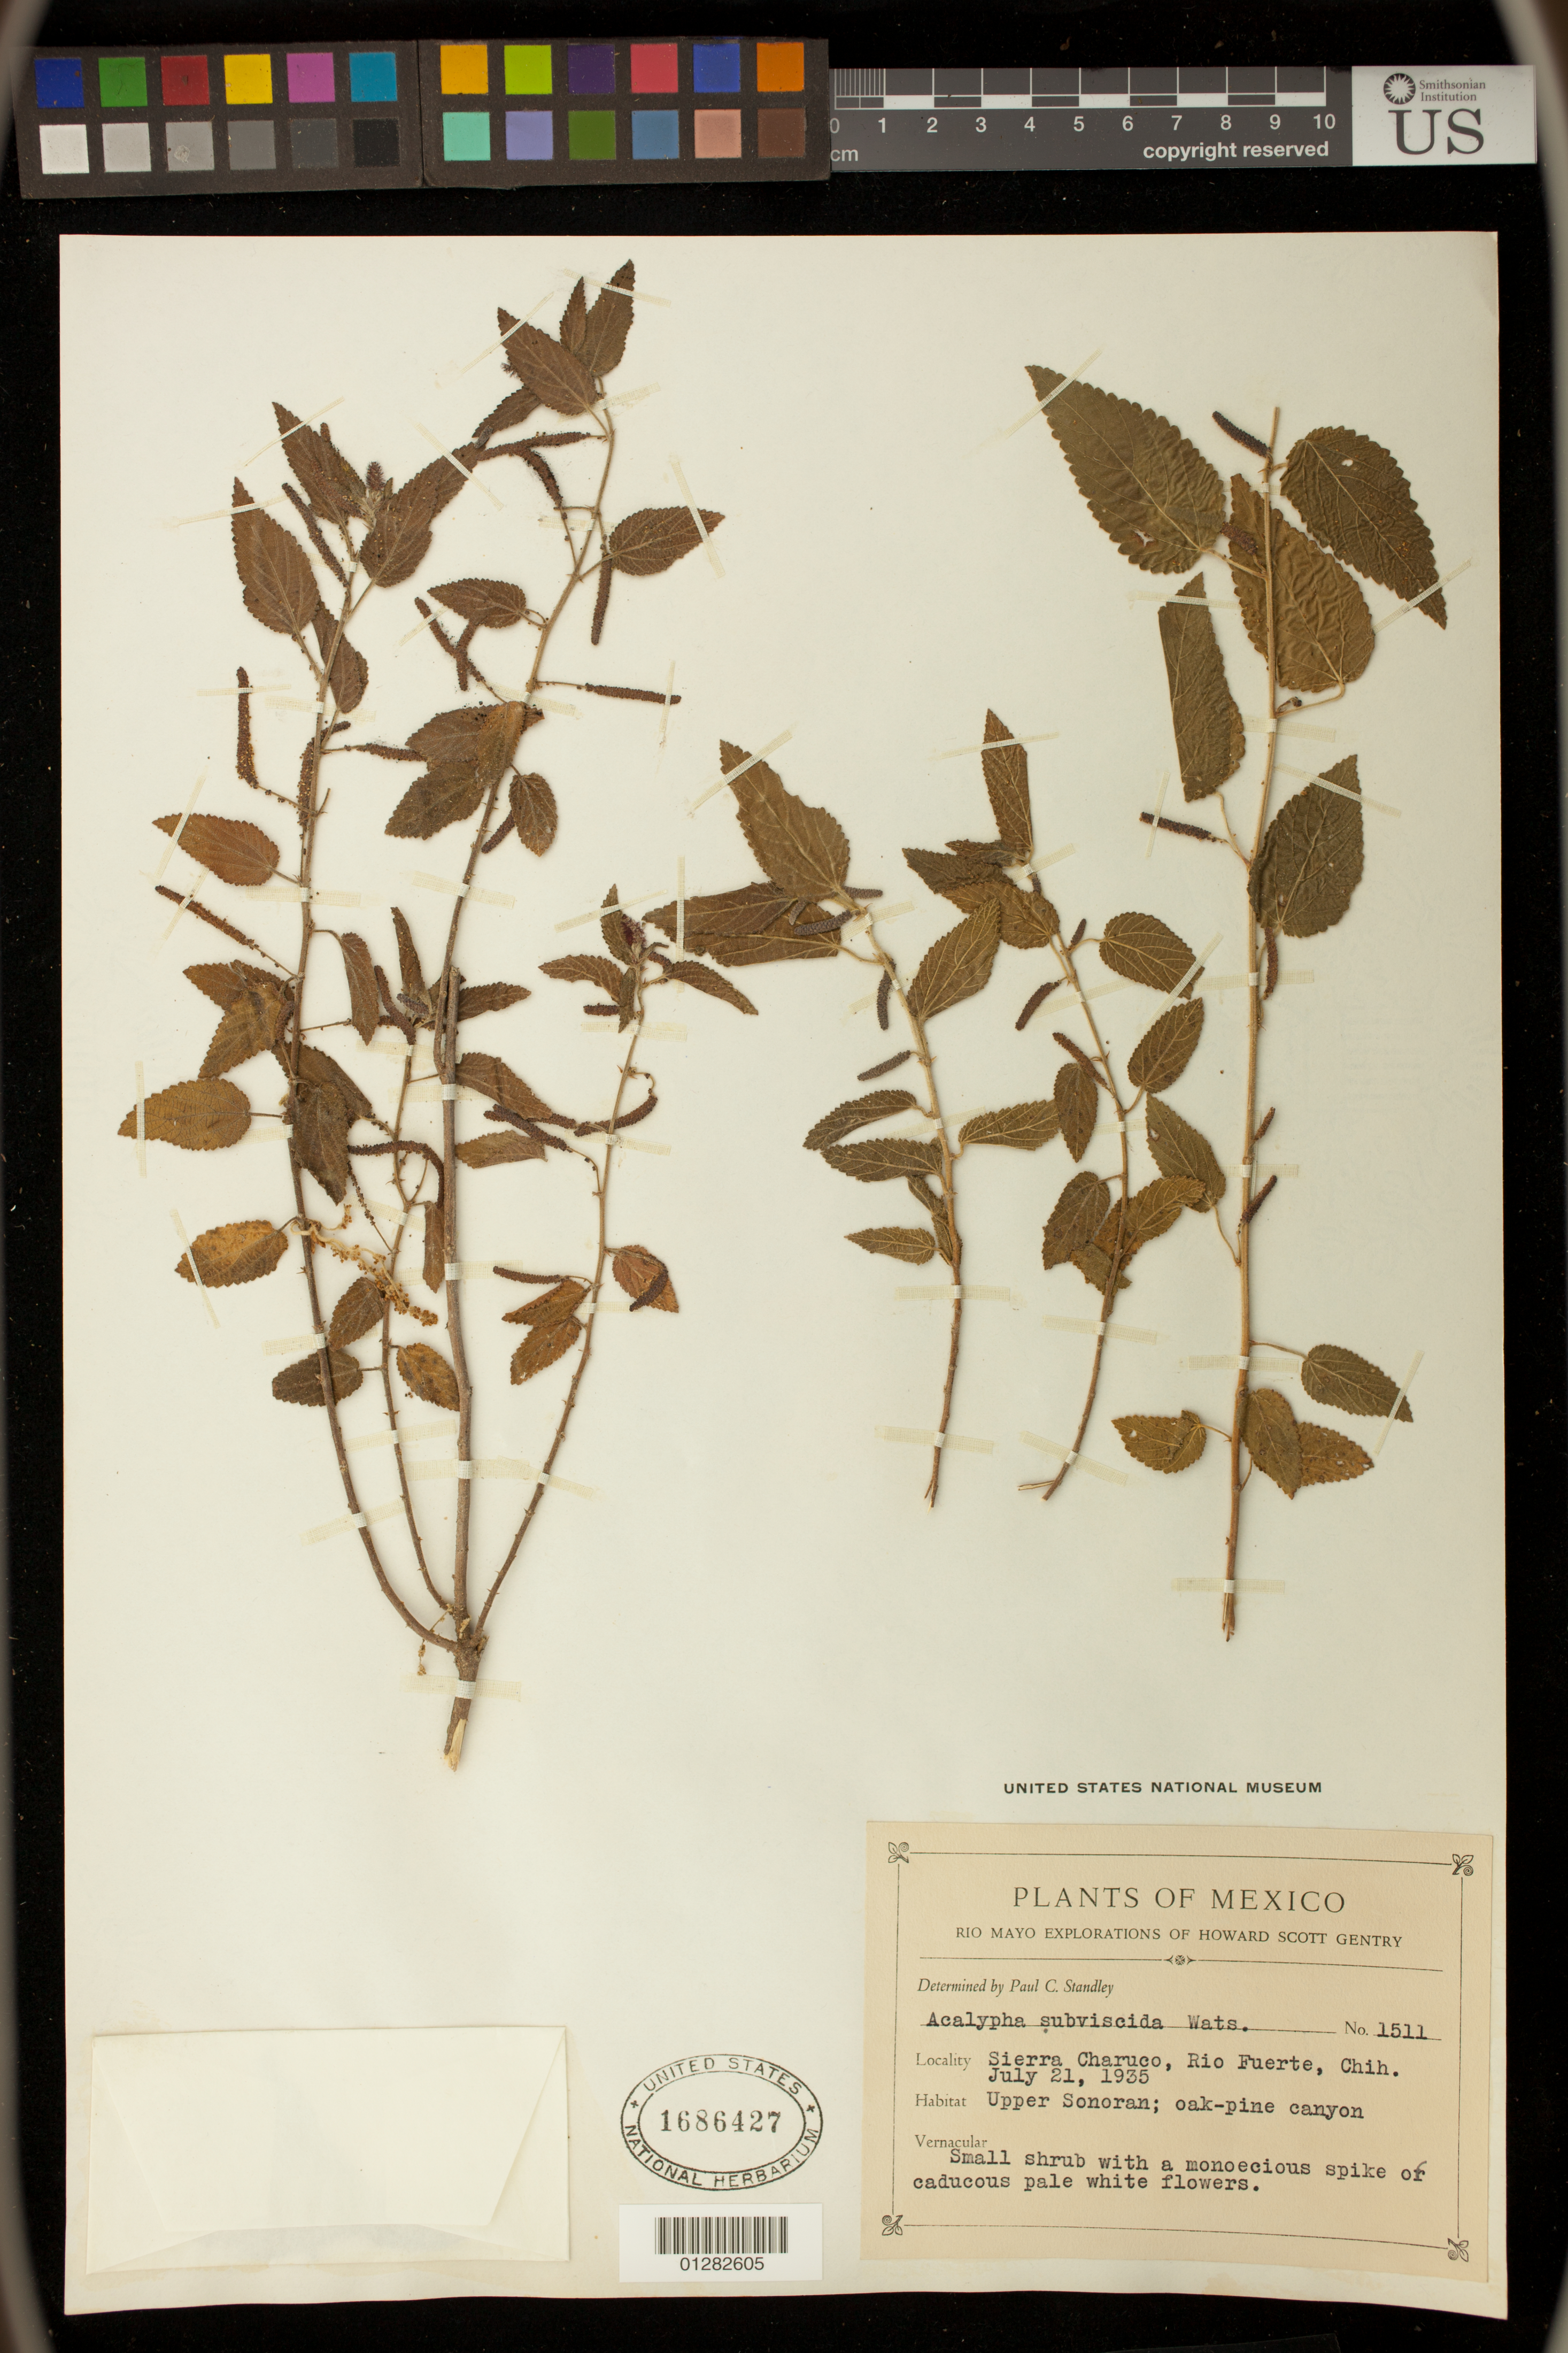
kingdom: Plantae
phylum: Tracheophyta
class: Magnoliopsida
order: Malpighiales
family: Euphorbiaceae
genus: Acalypha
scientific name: Acalypha subviscida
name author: S. Watson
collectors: C. C. Deam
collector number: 1511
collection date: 1935-07-21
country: Mexico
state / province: Chihuahua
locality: Rio Mayo Explorations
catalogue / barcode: US 1686427